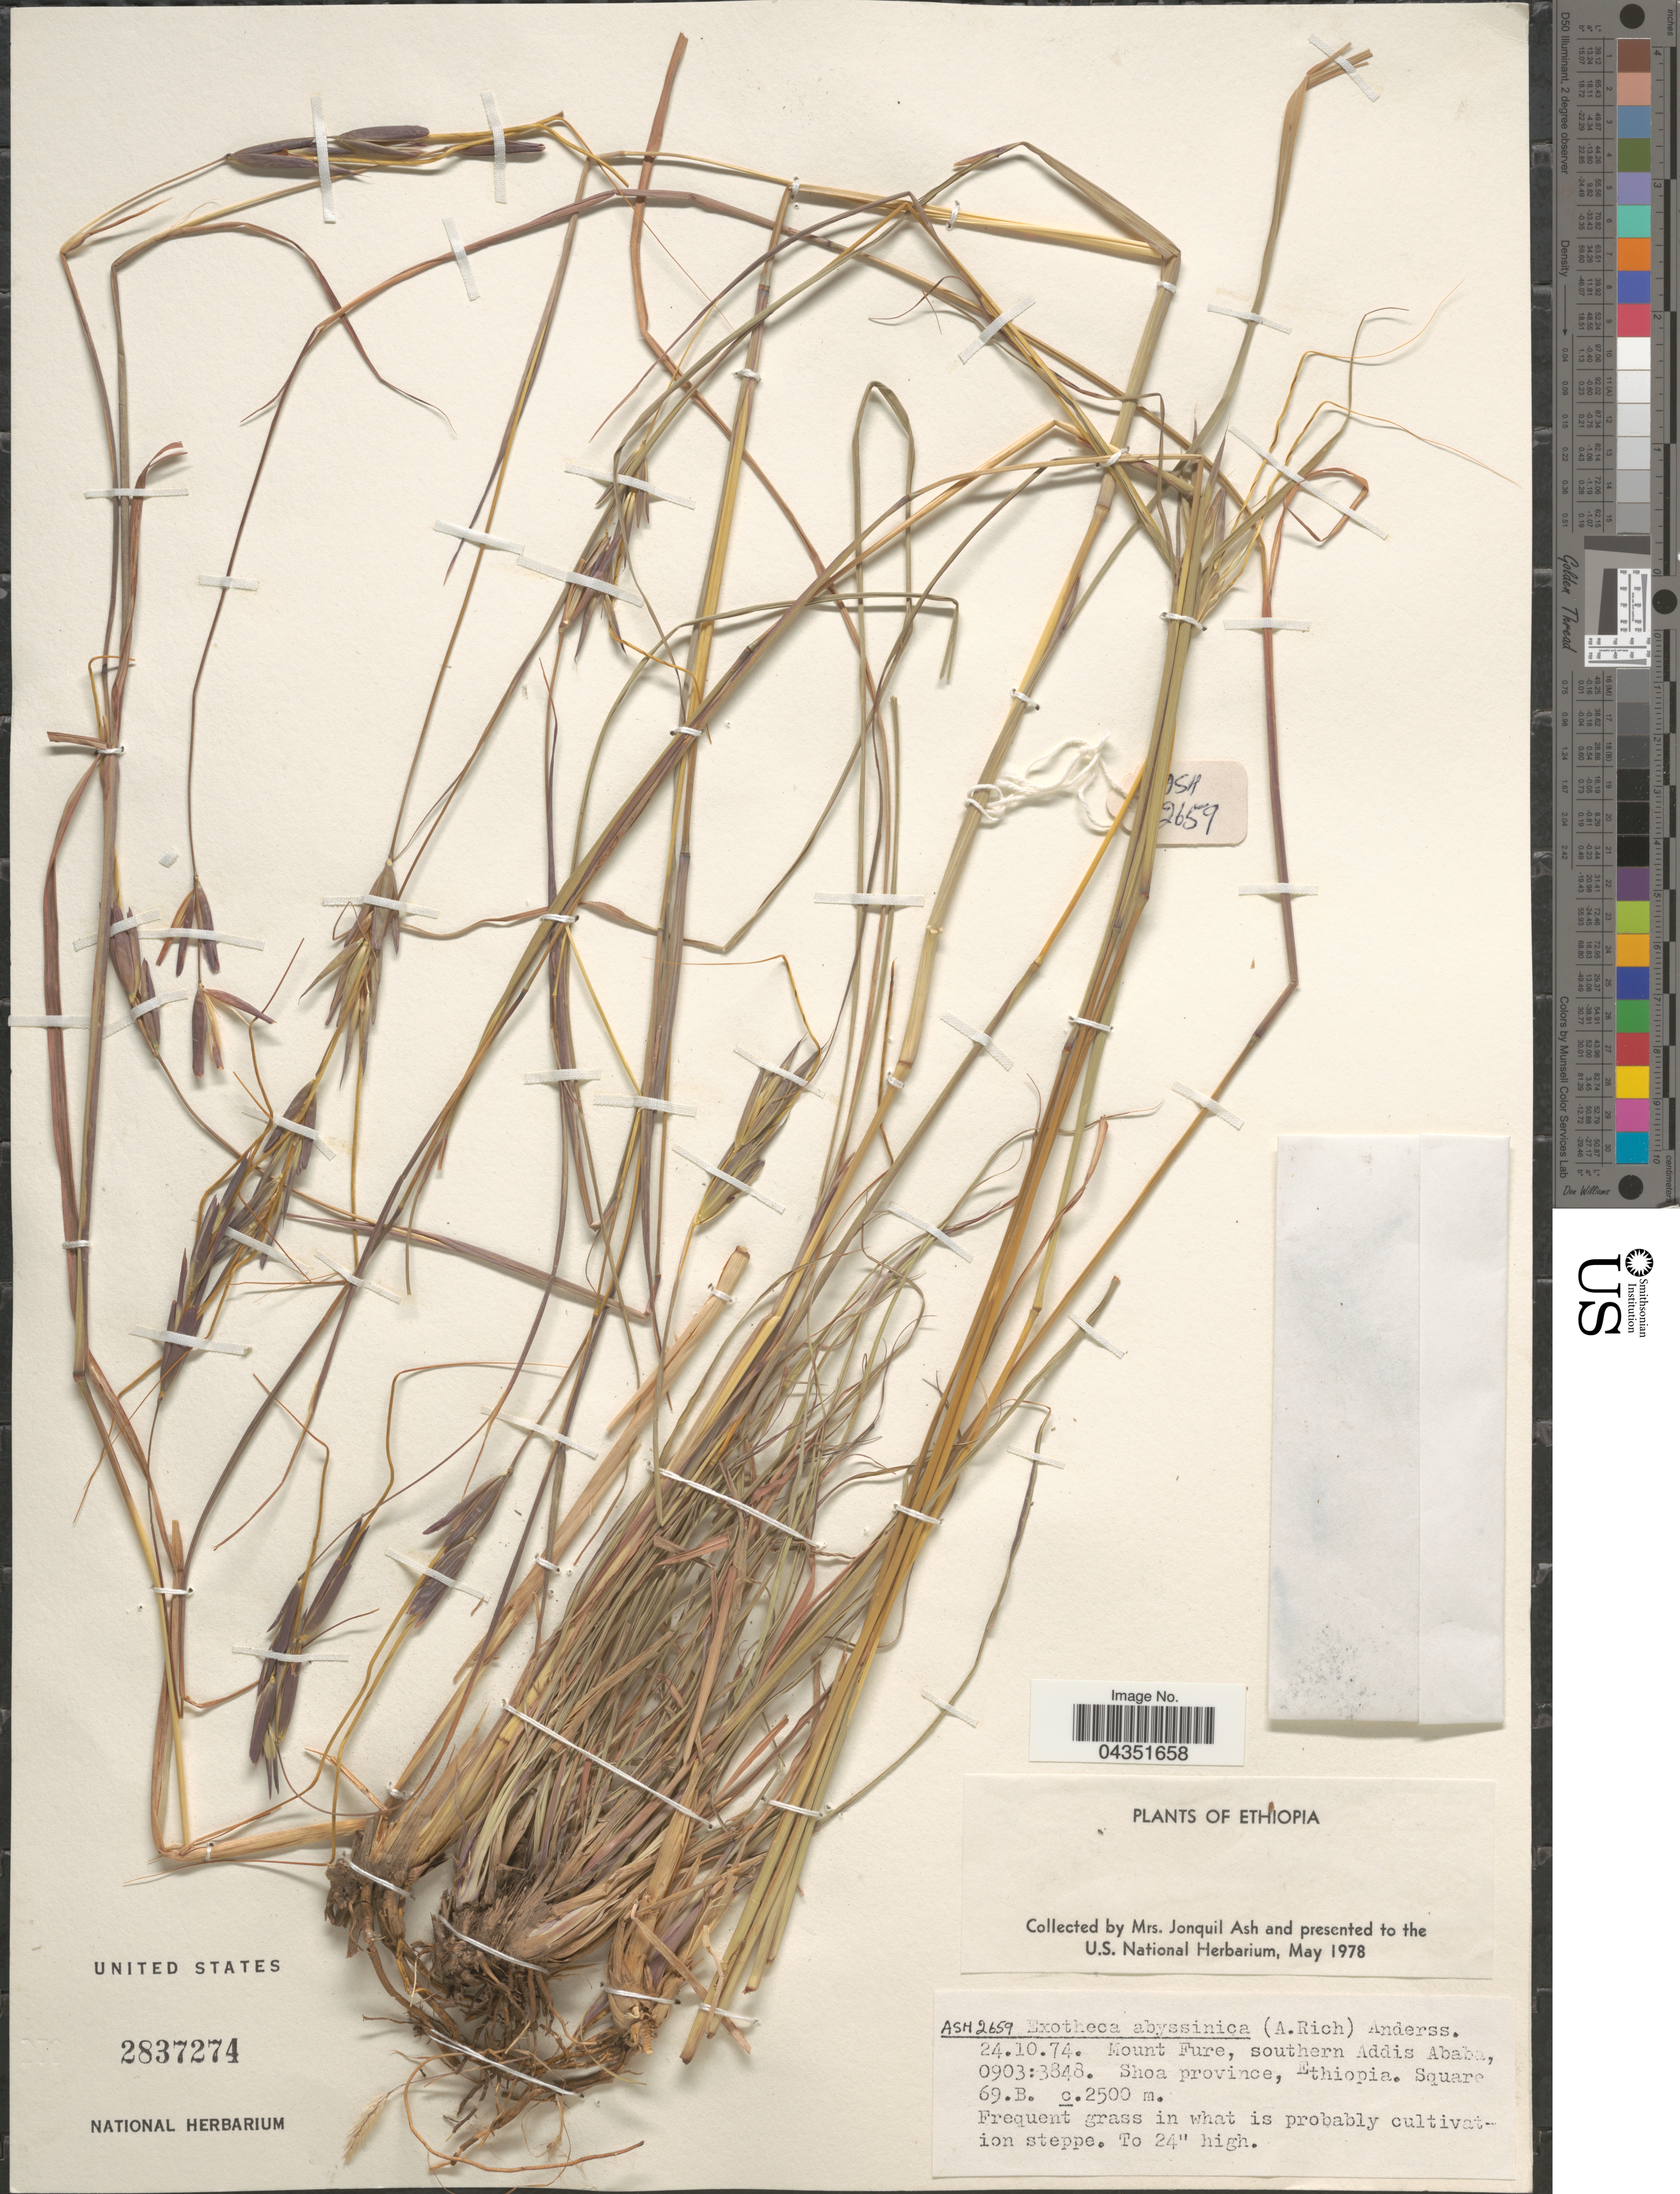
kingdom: Plantae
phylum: Tracheophyta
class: Liliopsida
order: Poales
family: Poaceae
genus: Exotheca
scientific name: Exotheca abyssinica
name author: (Hochst. ex A. Rich.) Andersson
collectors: J. Ash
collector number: ASH 2659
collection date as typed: Transcribed d/m/y: 24/10/74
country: Ethiopia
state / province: Addis Ababa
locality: Mount Fure, southern Addis Ababa, 0903:3848. Shoa province.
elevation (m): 2500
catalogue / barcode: US 2837274